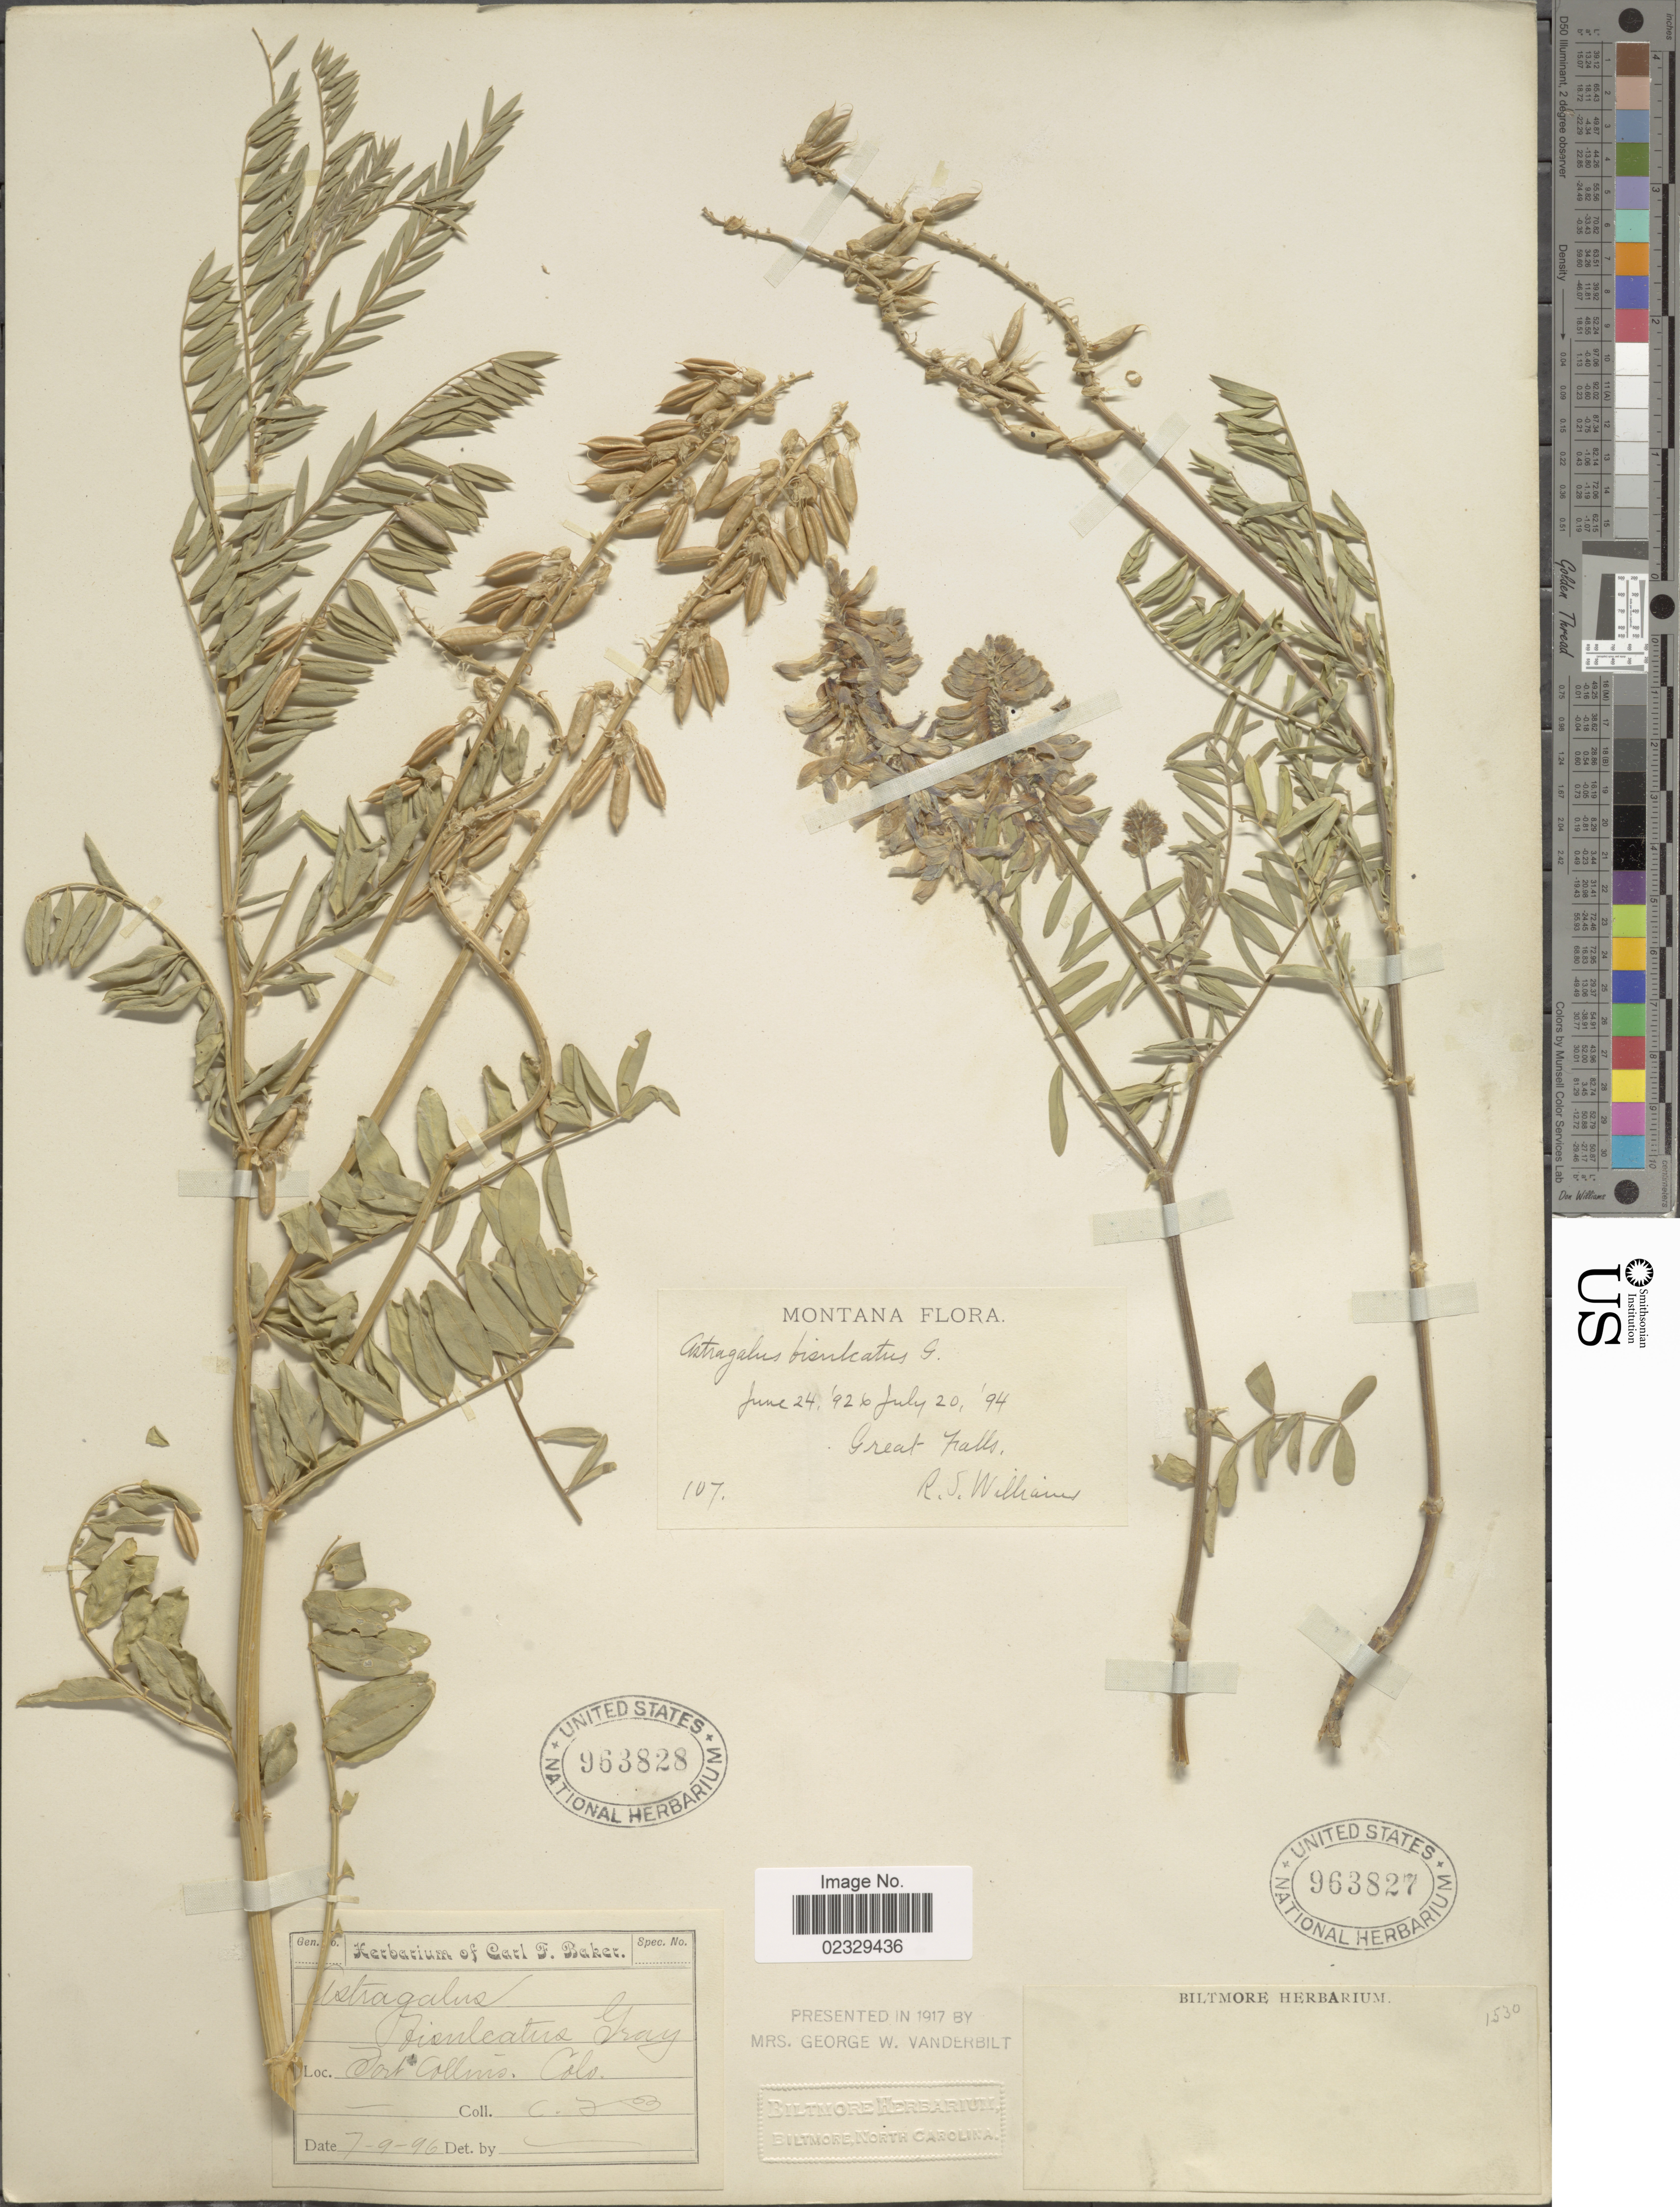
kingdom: Plantae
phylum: Tracheophyta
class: Magnoliopsida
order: Fabales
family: Fabaceae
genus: Astragalus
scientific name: Astragalus bisulcatus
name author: (Hook.) A. Gray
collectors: R. S. Williams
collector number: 107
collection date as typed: Transcribed d/m/y: 24/6/92 to 20/7/94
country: United States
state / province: Montana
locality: Great Falls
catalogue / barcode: US 963827-2